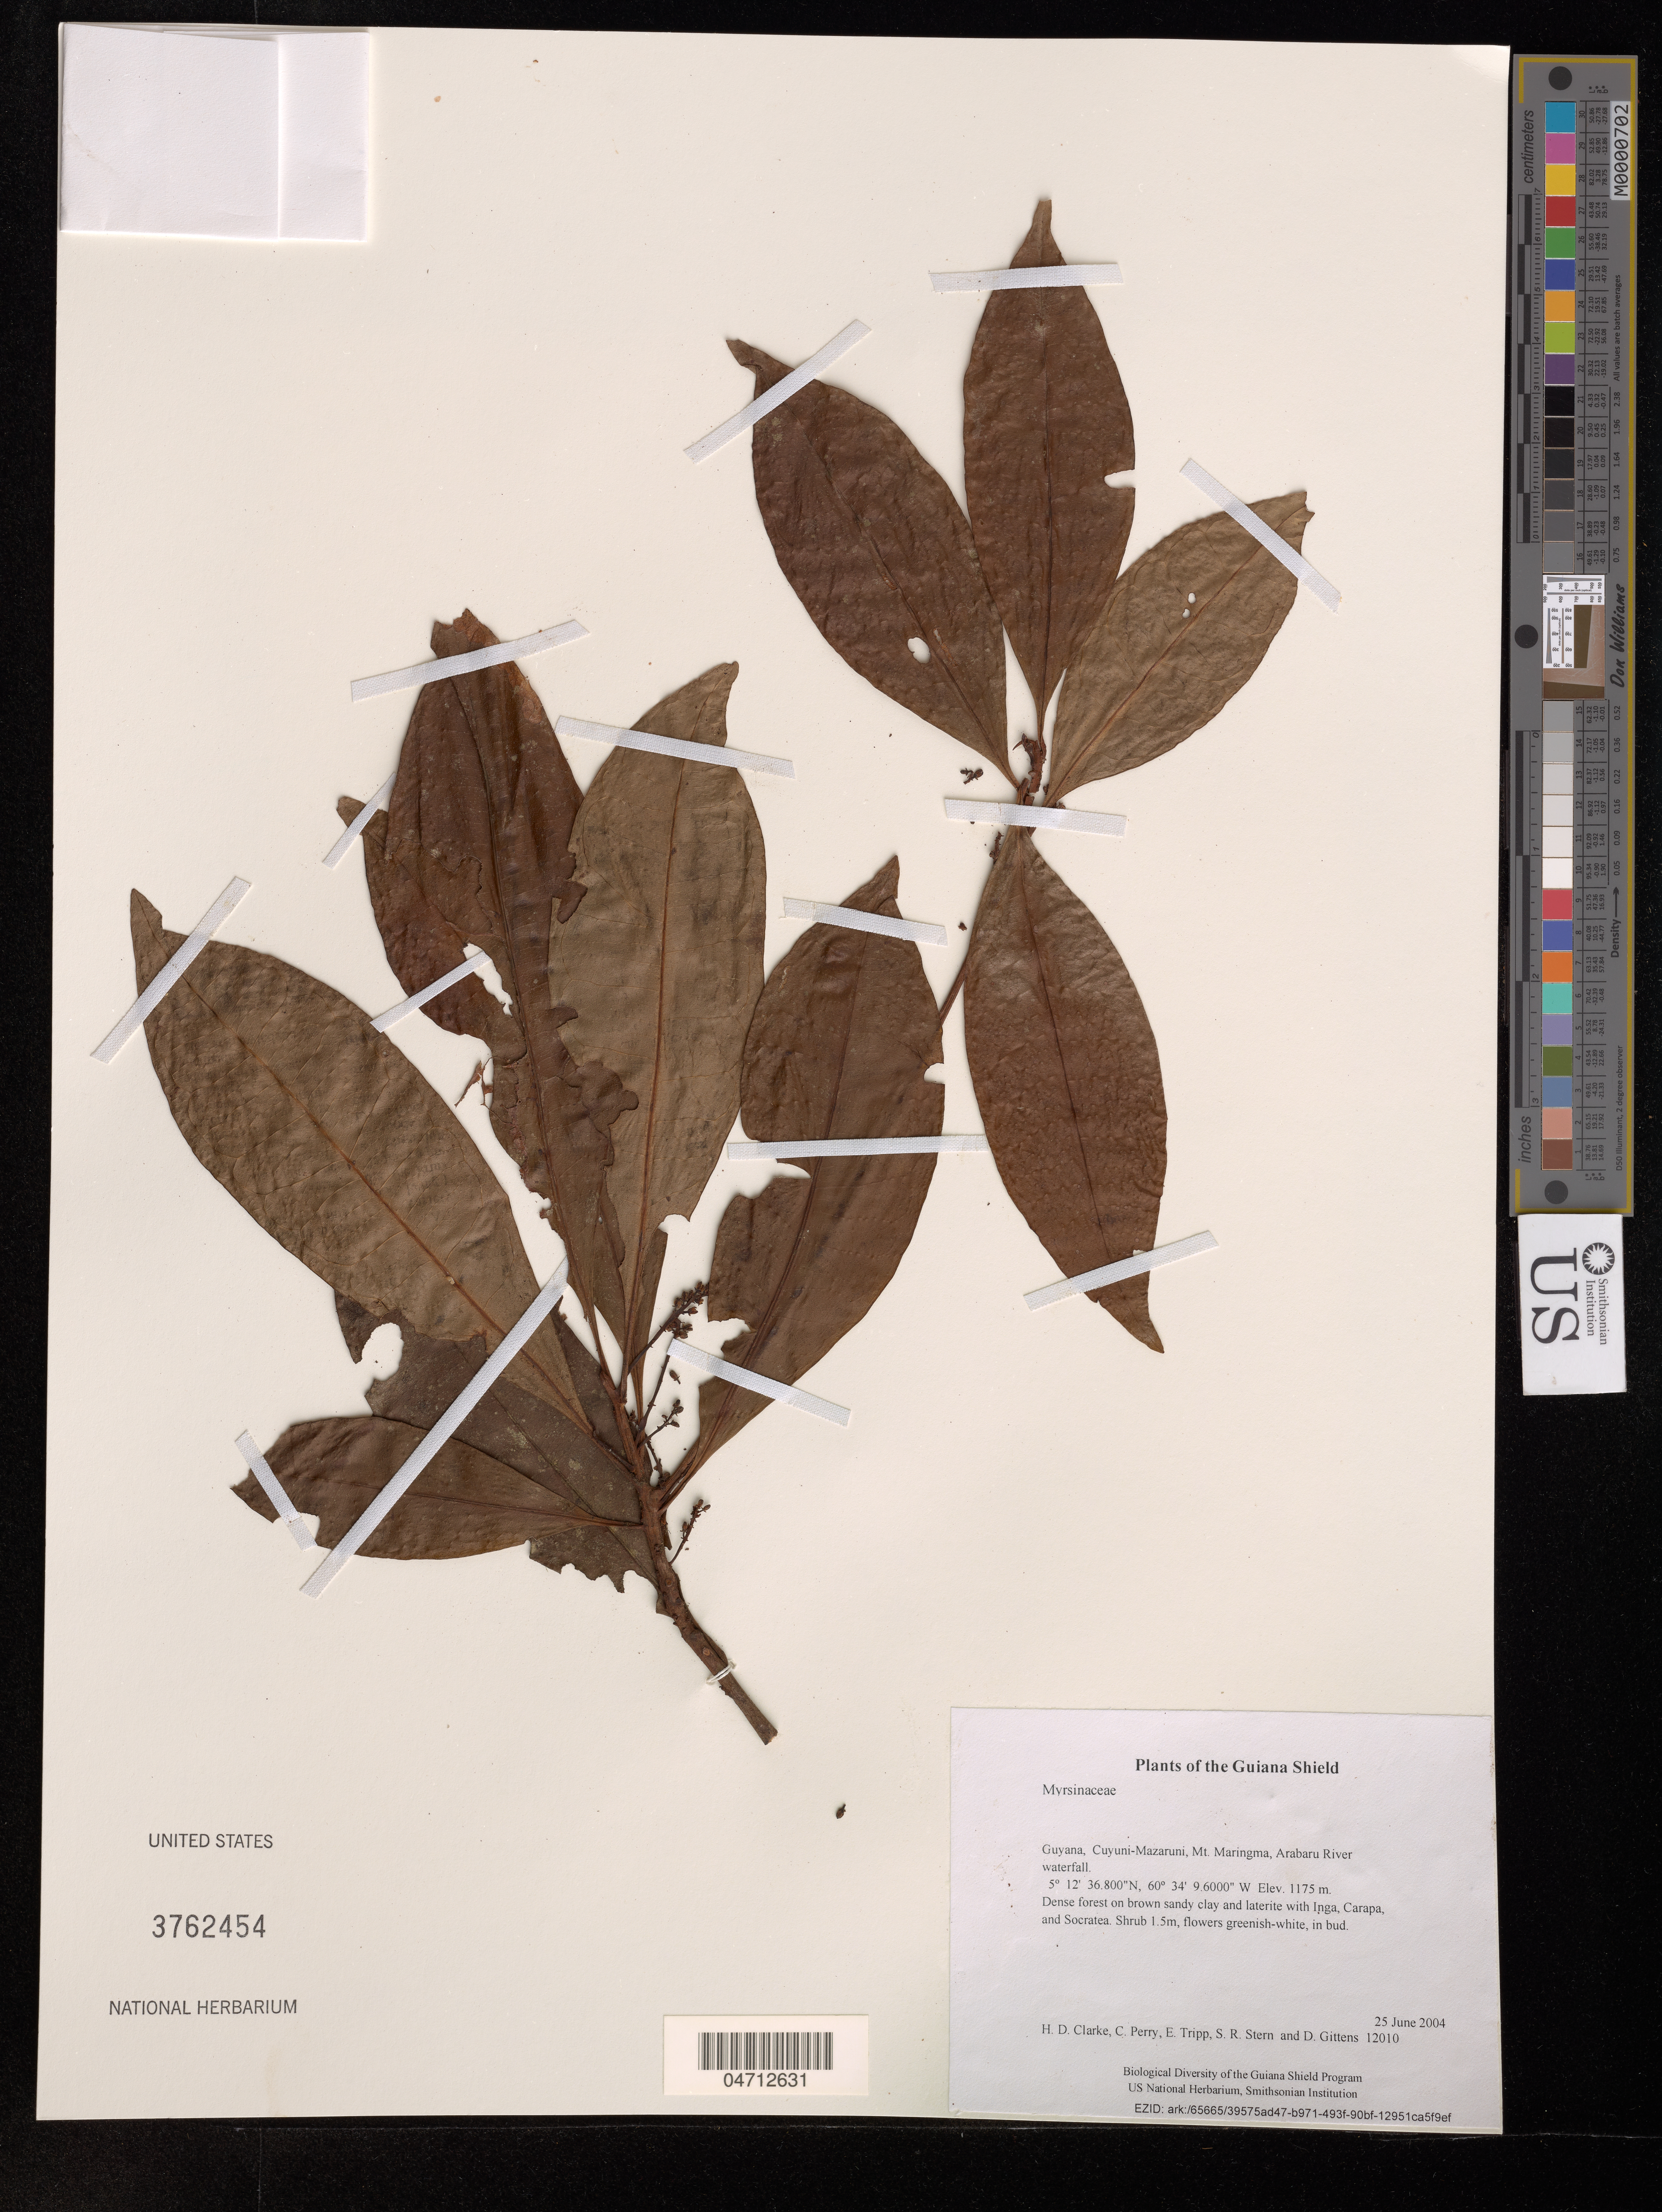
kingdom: Plantae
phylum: Tracheophyta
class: Magnoliopsida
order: Ericales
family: Primulaceae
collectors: H. D. Clarke, C. Perry, E. Tripp, S. R. Stern & D. Gittens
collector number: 12010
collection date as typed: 25 June 2004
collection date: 2004-06-25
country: Guyana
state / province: Cuyuni-Mazaruni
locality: Mt. Maringma, Arabaru River waterfall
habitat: Dense forest on brown sandy clay and laterite with Inga, Carapa, and Socratea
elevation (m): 1175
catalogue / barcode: US 3762454